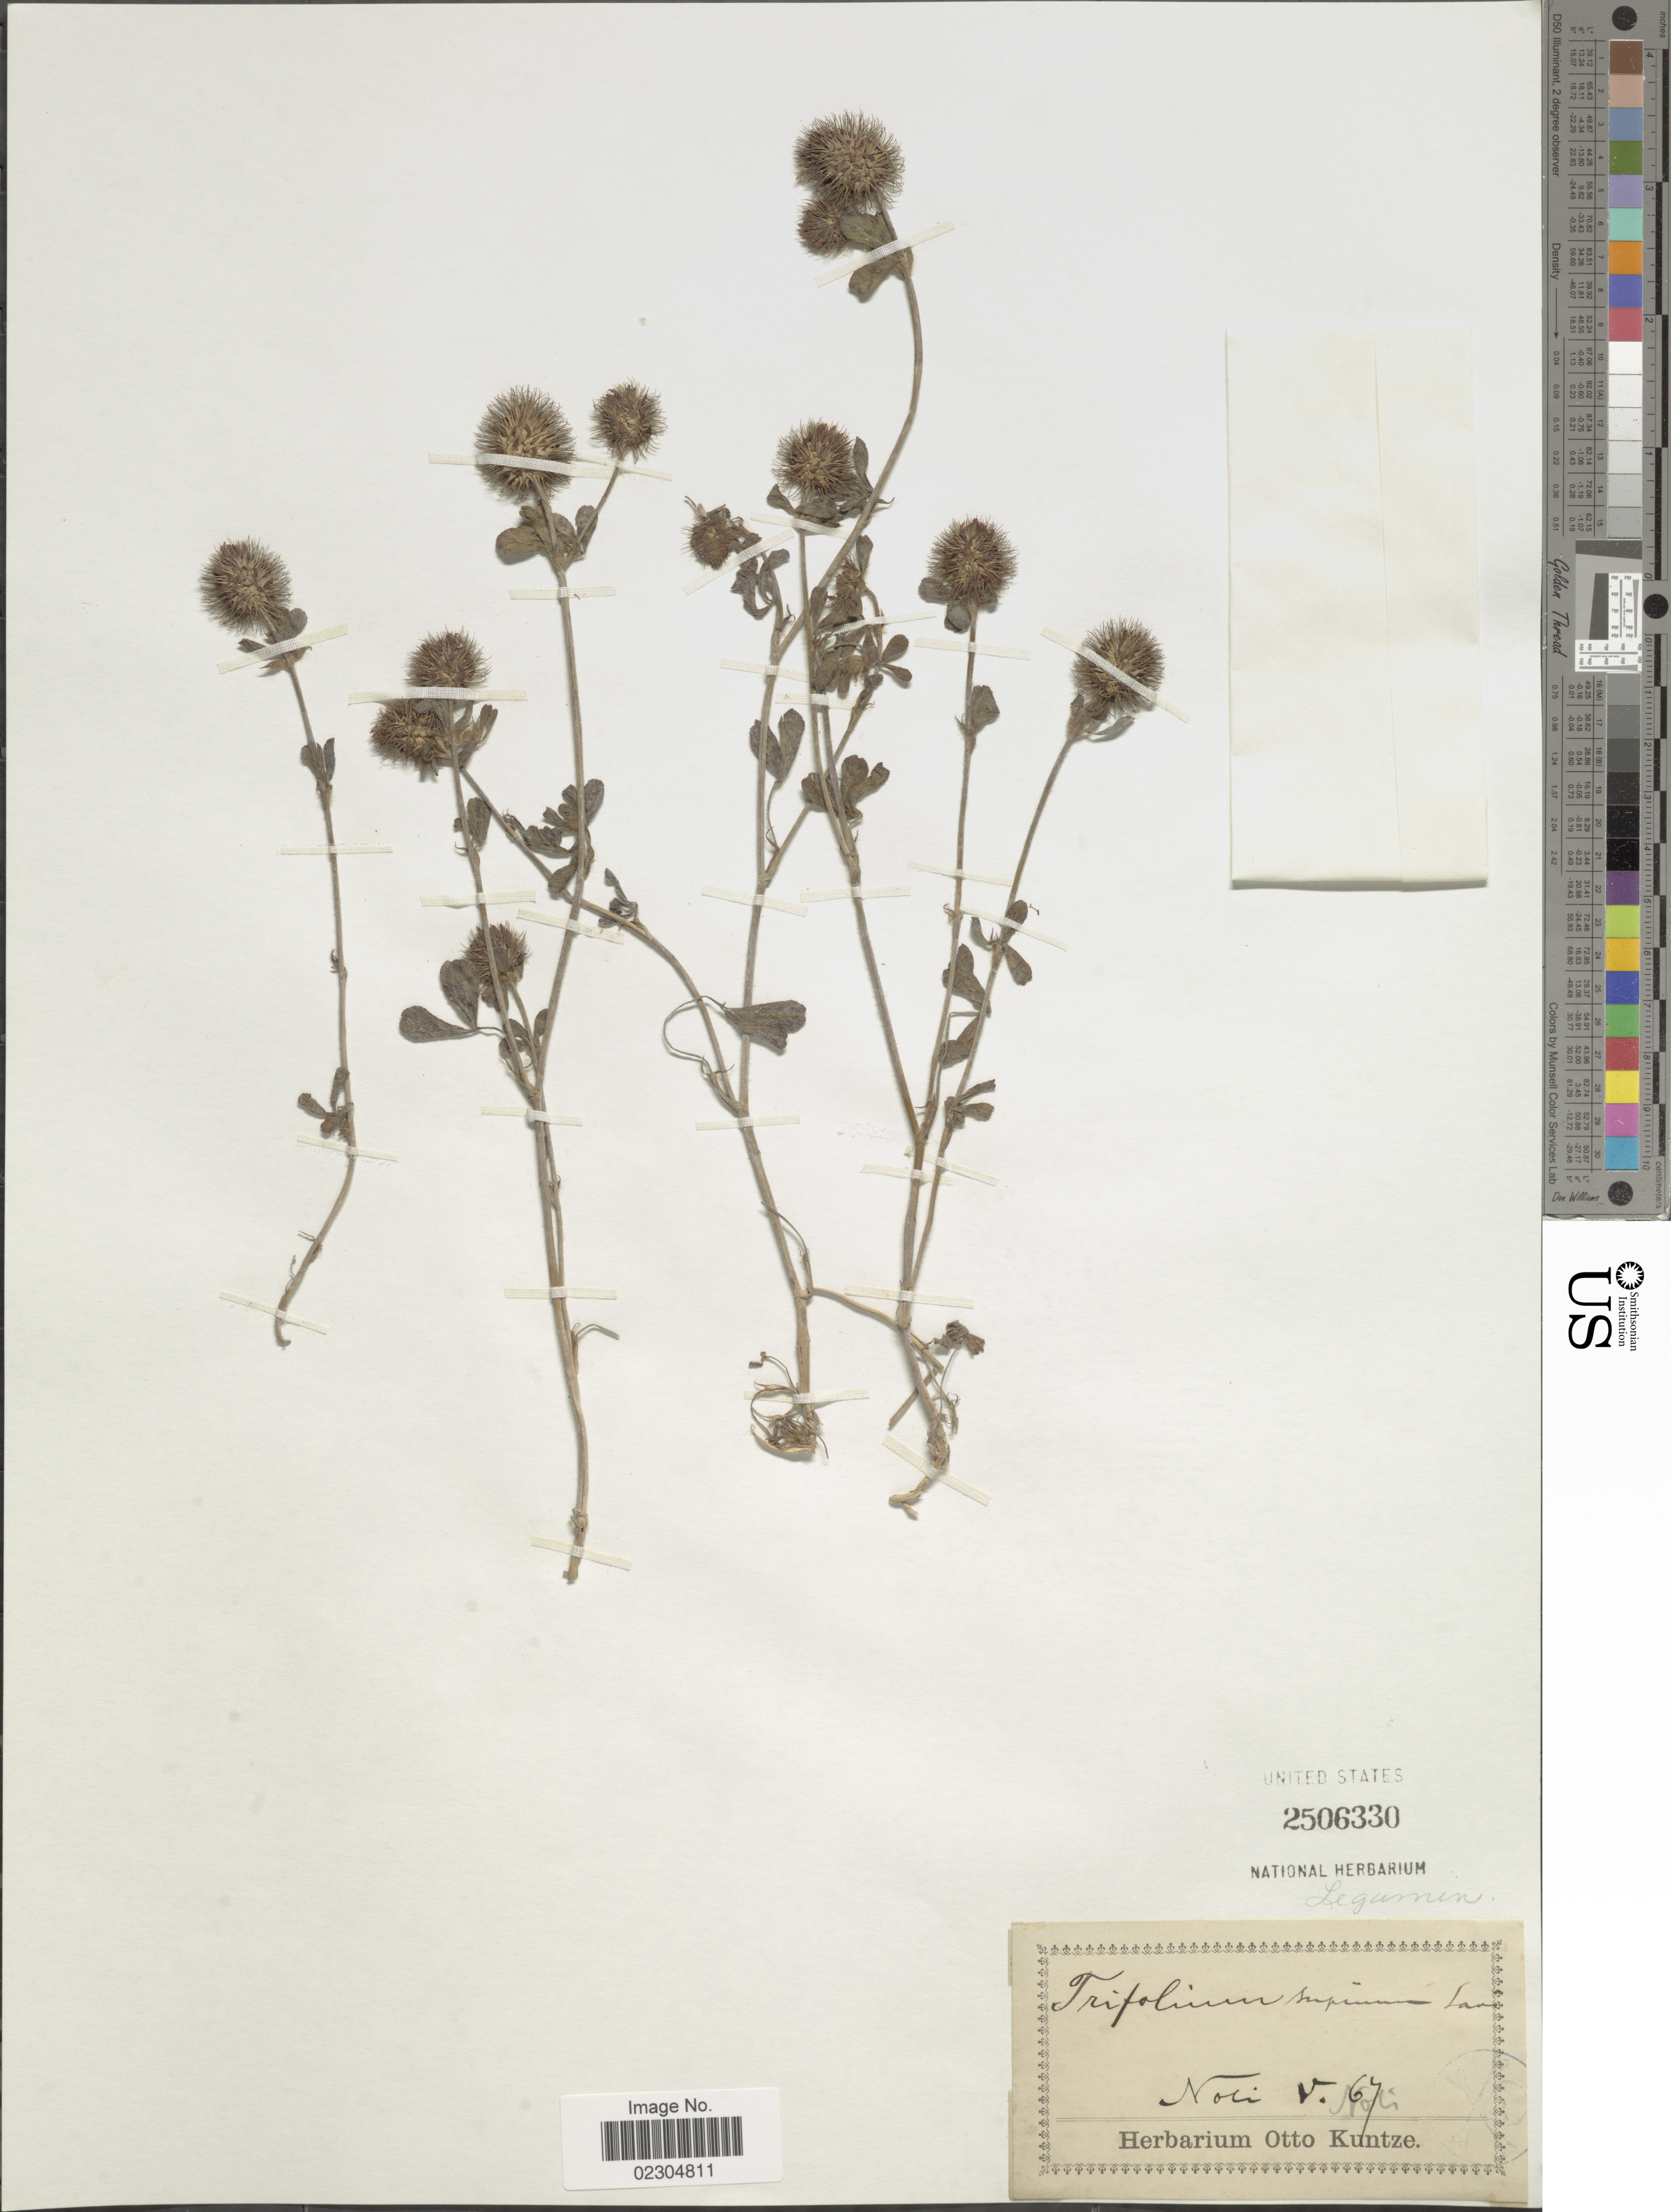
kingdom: Plantae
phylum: Tracheophyta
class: Magnoliopsida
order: Fabales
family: Fabaceae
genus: Trifolium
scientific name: Trifolium supinum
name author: Savi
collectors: ex herb. Otto Kuntze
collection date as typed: Transcribed d/m/y: /5/67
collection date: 1867-05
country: Italy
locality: Noli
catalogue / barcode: US 2506330